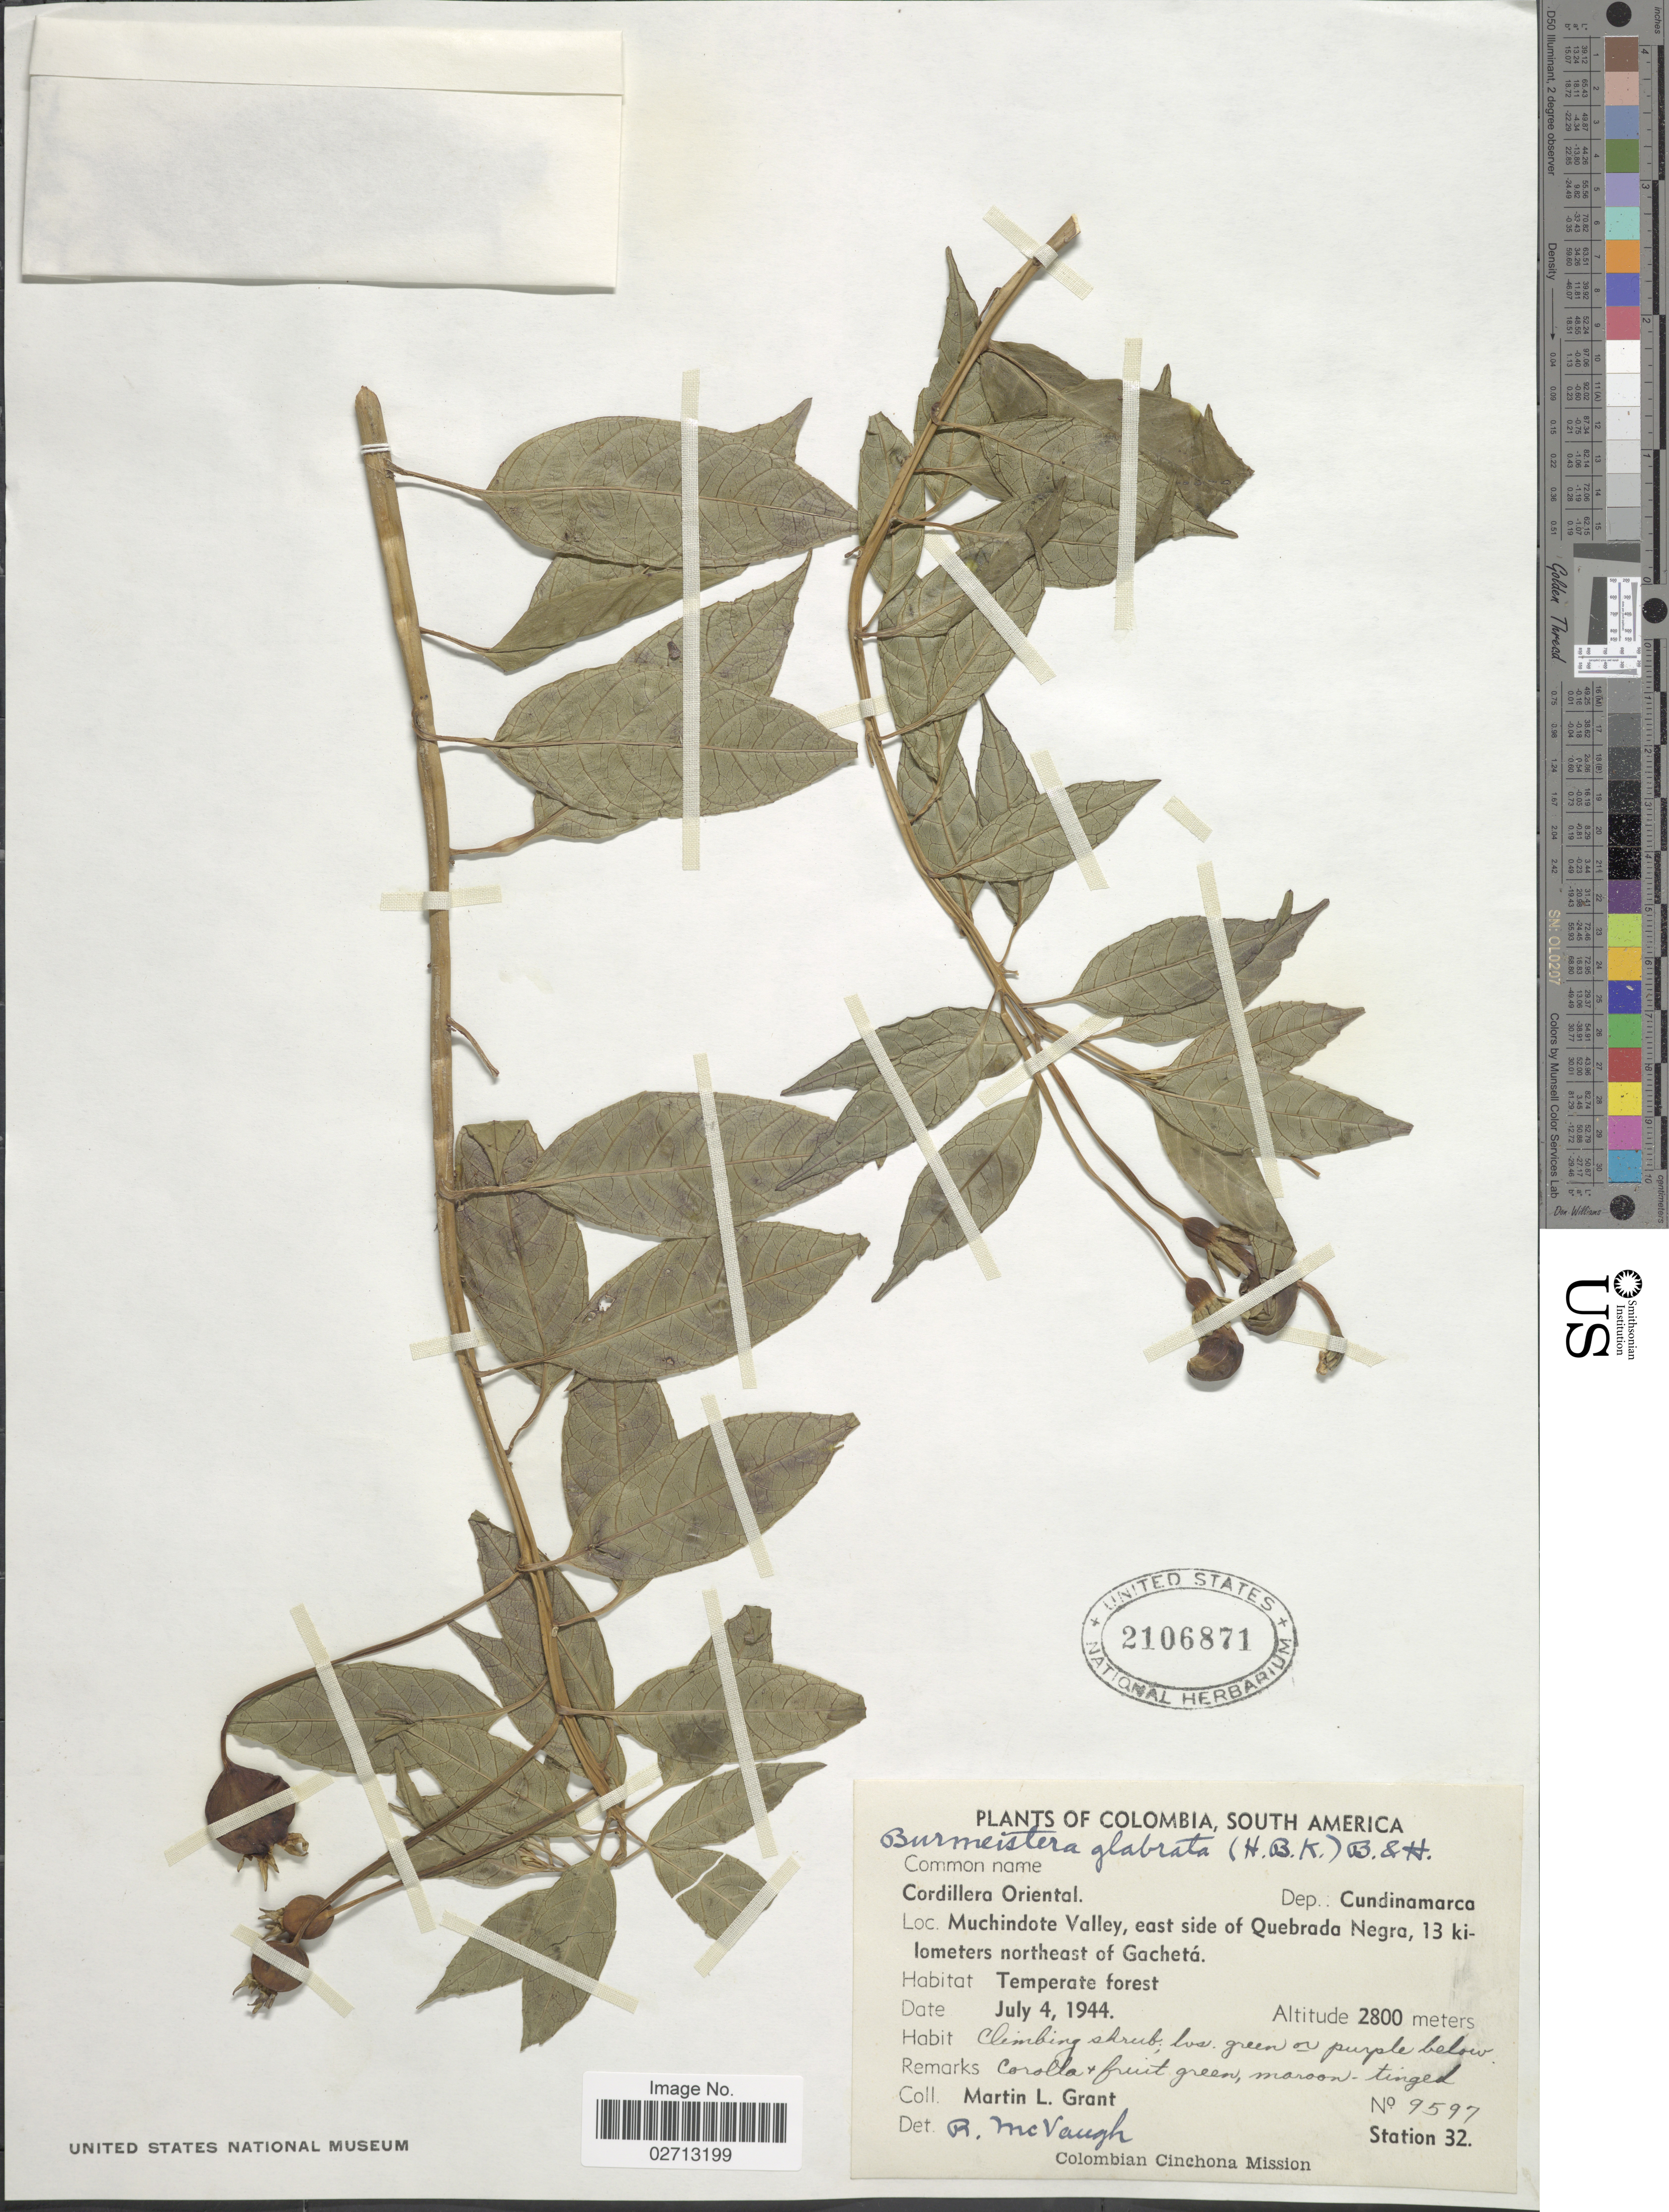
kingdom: Plantae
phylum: Tracheophyta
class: Magnoliopsida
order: Asterales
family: Campanulaceae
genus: Burmeistera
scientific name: Burmeistera glabrata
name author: (Kunth) Hook. f. ex B.D. Jacks.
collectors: M. L. Grant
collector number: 9597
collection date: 1944-07-04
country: Colombia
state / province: Cundinamarca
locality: Cordillera Oriental. Dep.: Cundinamarca. Muchindote Valley, east side of Quebrada Negra, 13 kilometers northeast of Gachetá. Station 32.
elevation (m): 2800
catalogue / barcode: US 2106871